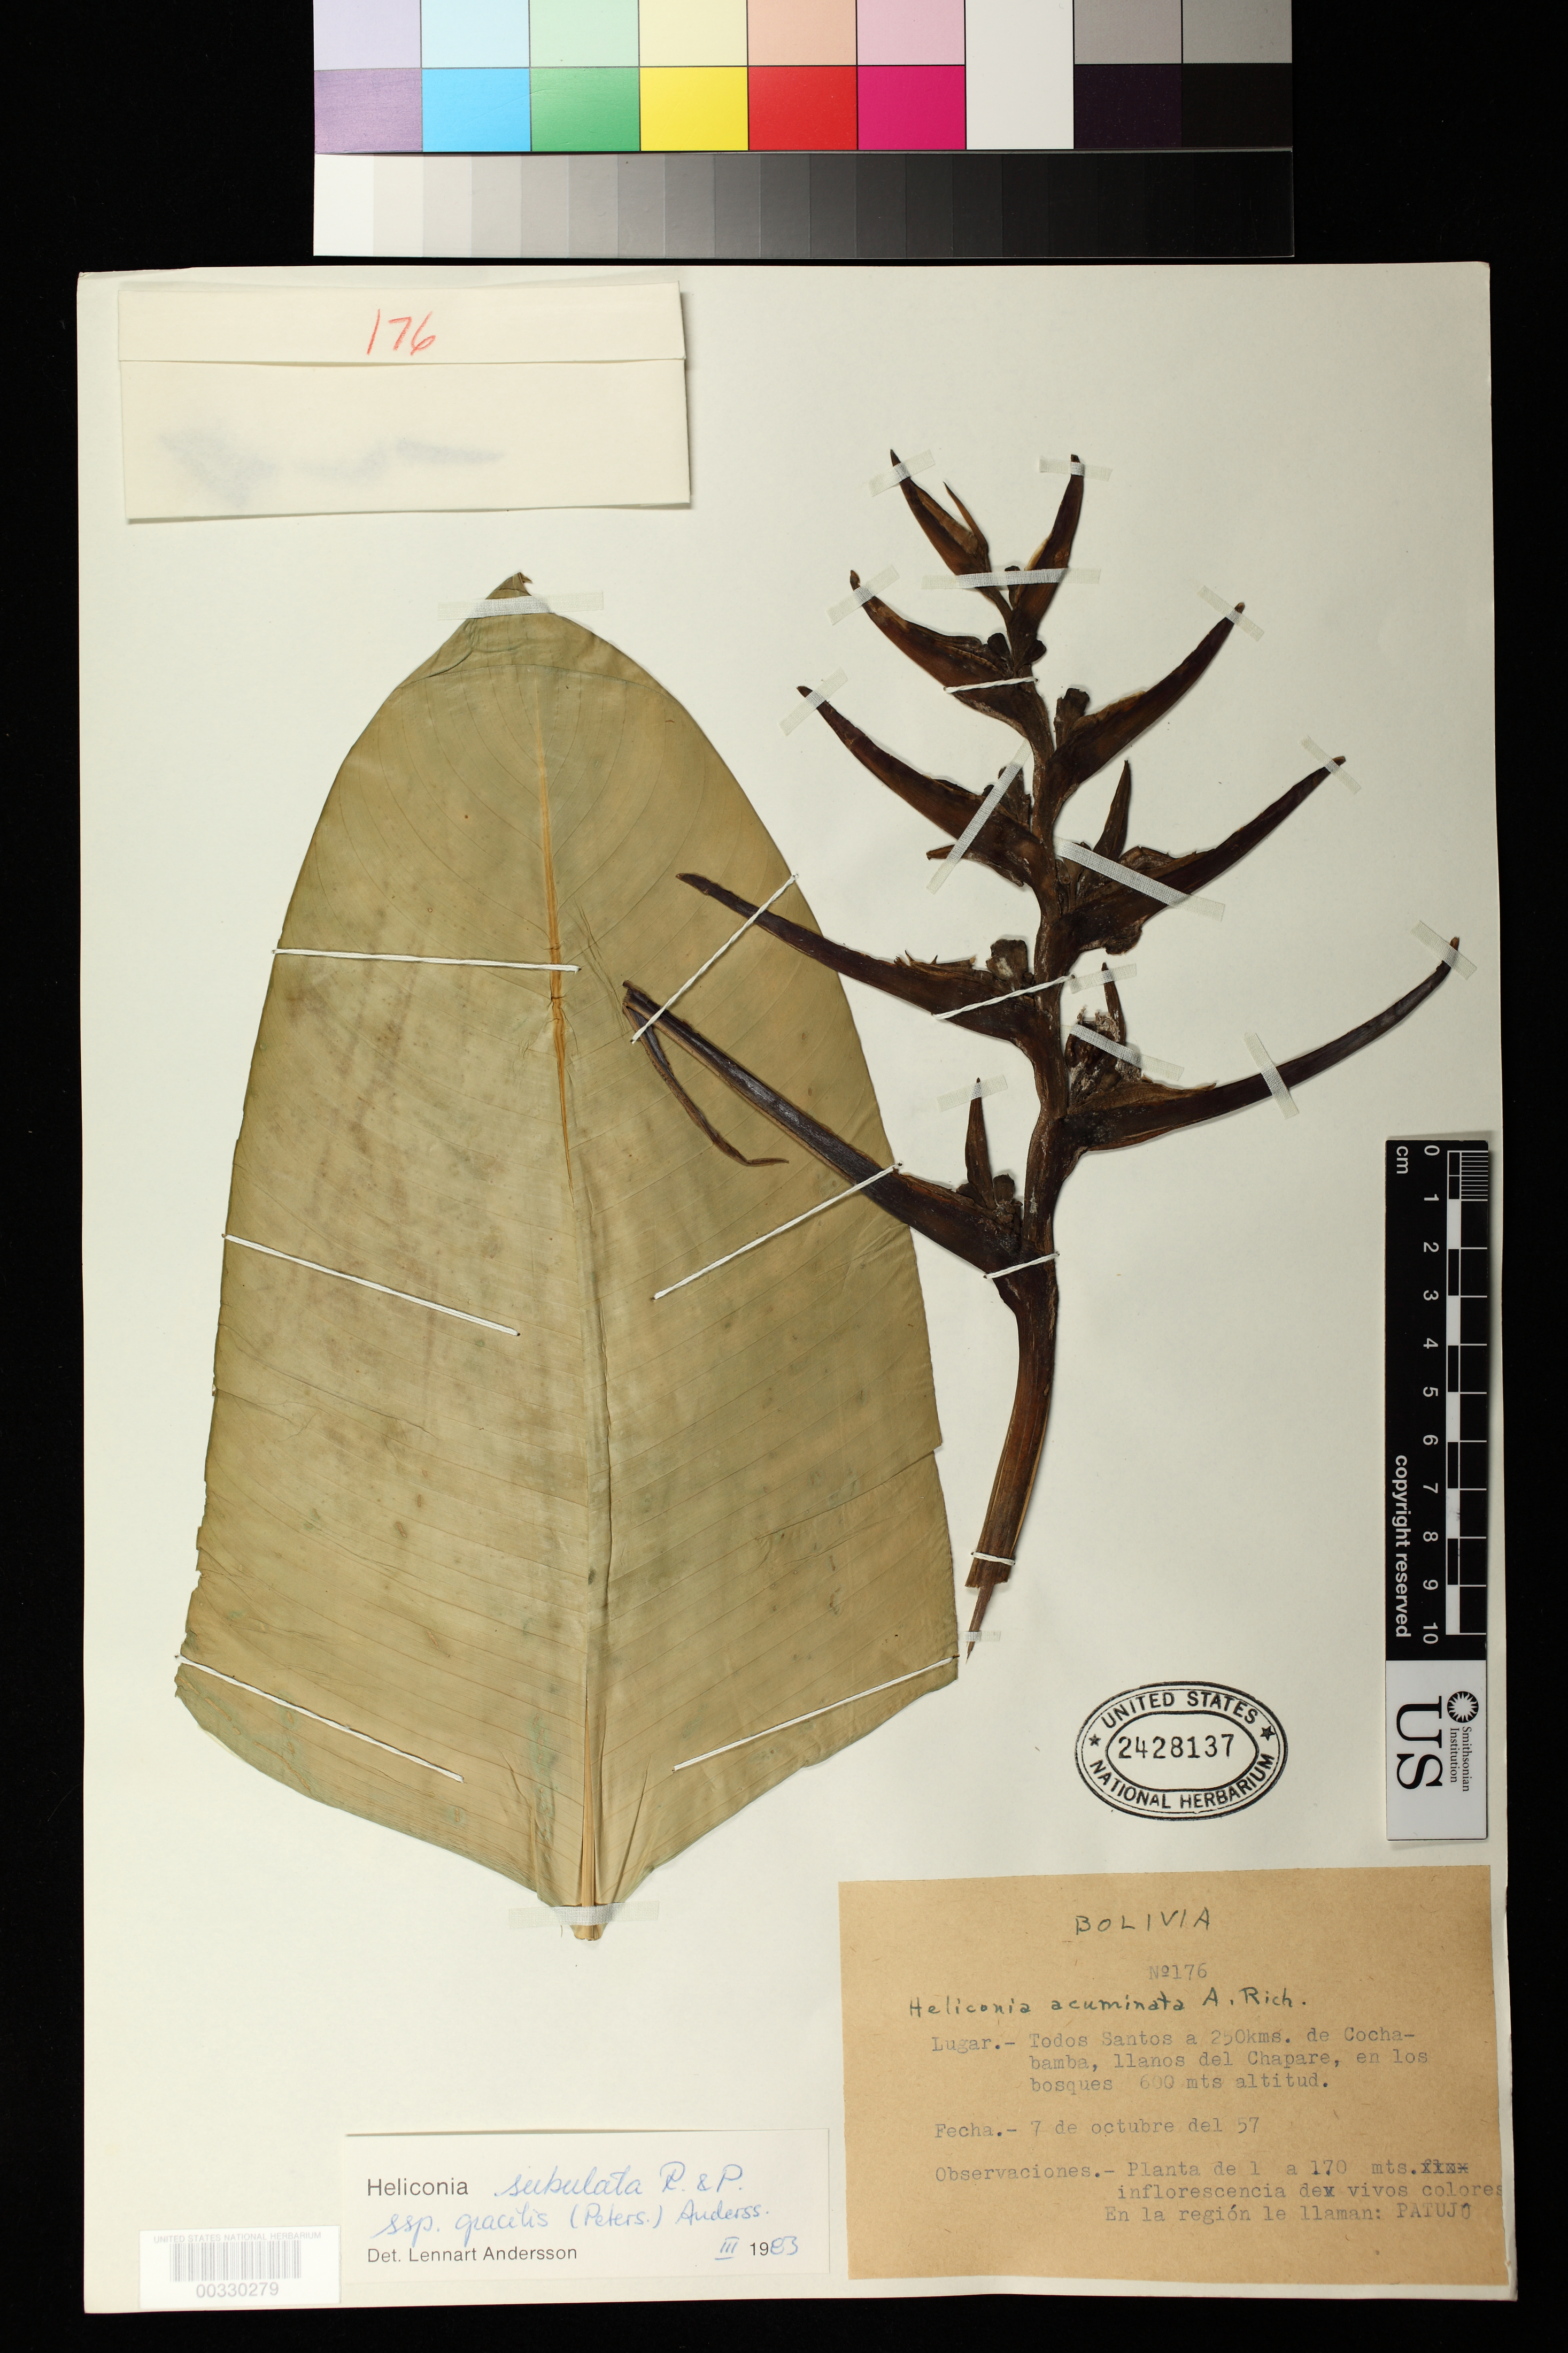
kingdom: Plantae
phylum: Tracheophyta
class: Liliopsida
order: Zingiberales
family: Heliconiaceae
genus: Heliconia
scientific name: Heliconia subulata subsp. gracilis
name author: (Petersen) L. Andersson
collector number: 176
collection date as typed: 07 Oct 1957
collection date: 1957-10-07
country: Bolivia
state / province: Cochabamba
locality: Todos Santos to 250 km from Cochabamba, Llanos del Chapare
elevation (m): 600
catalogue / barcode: US 2428137